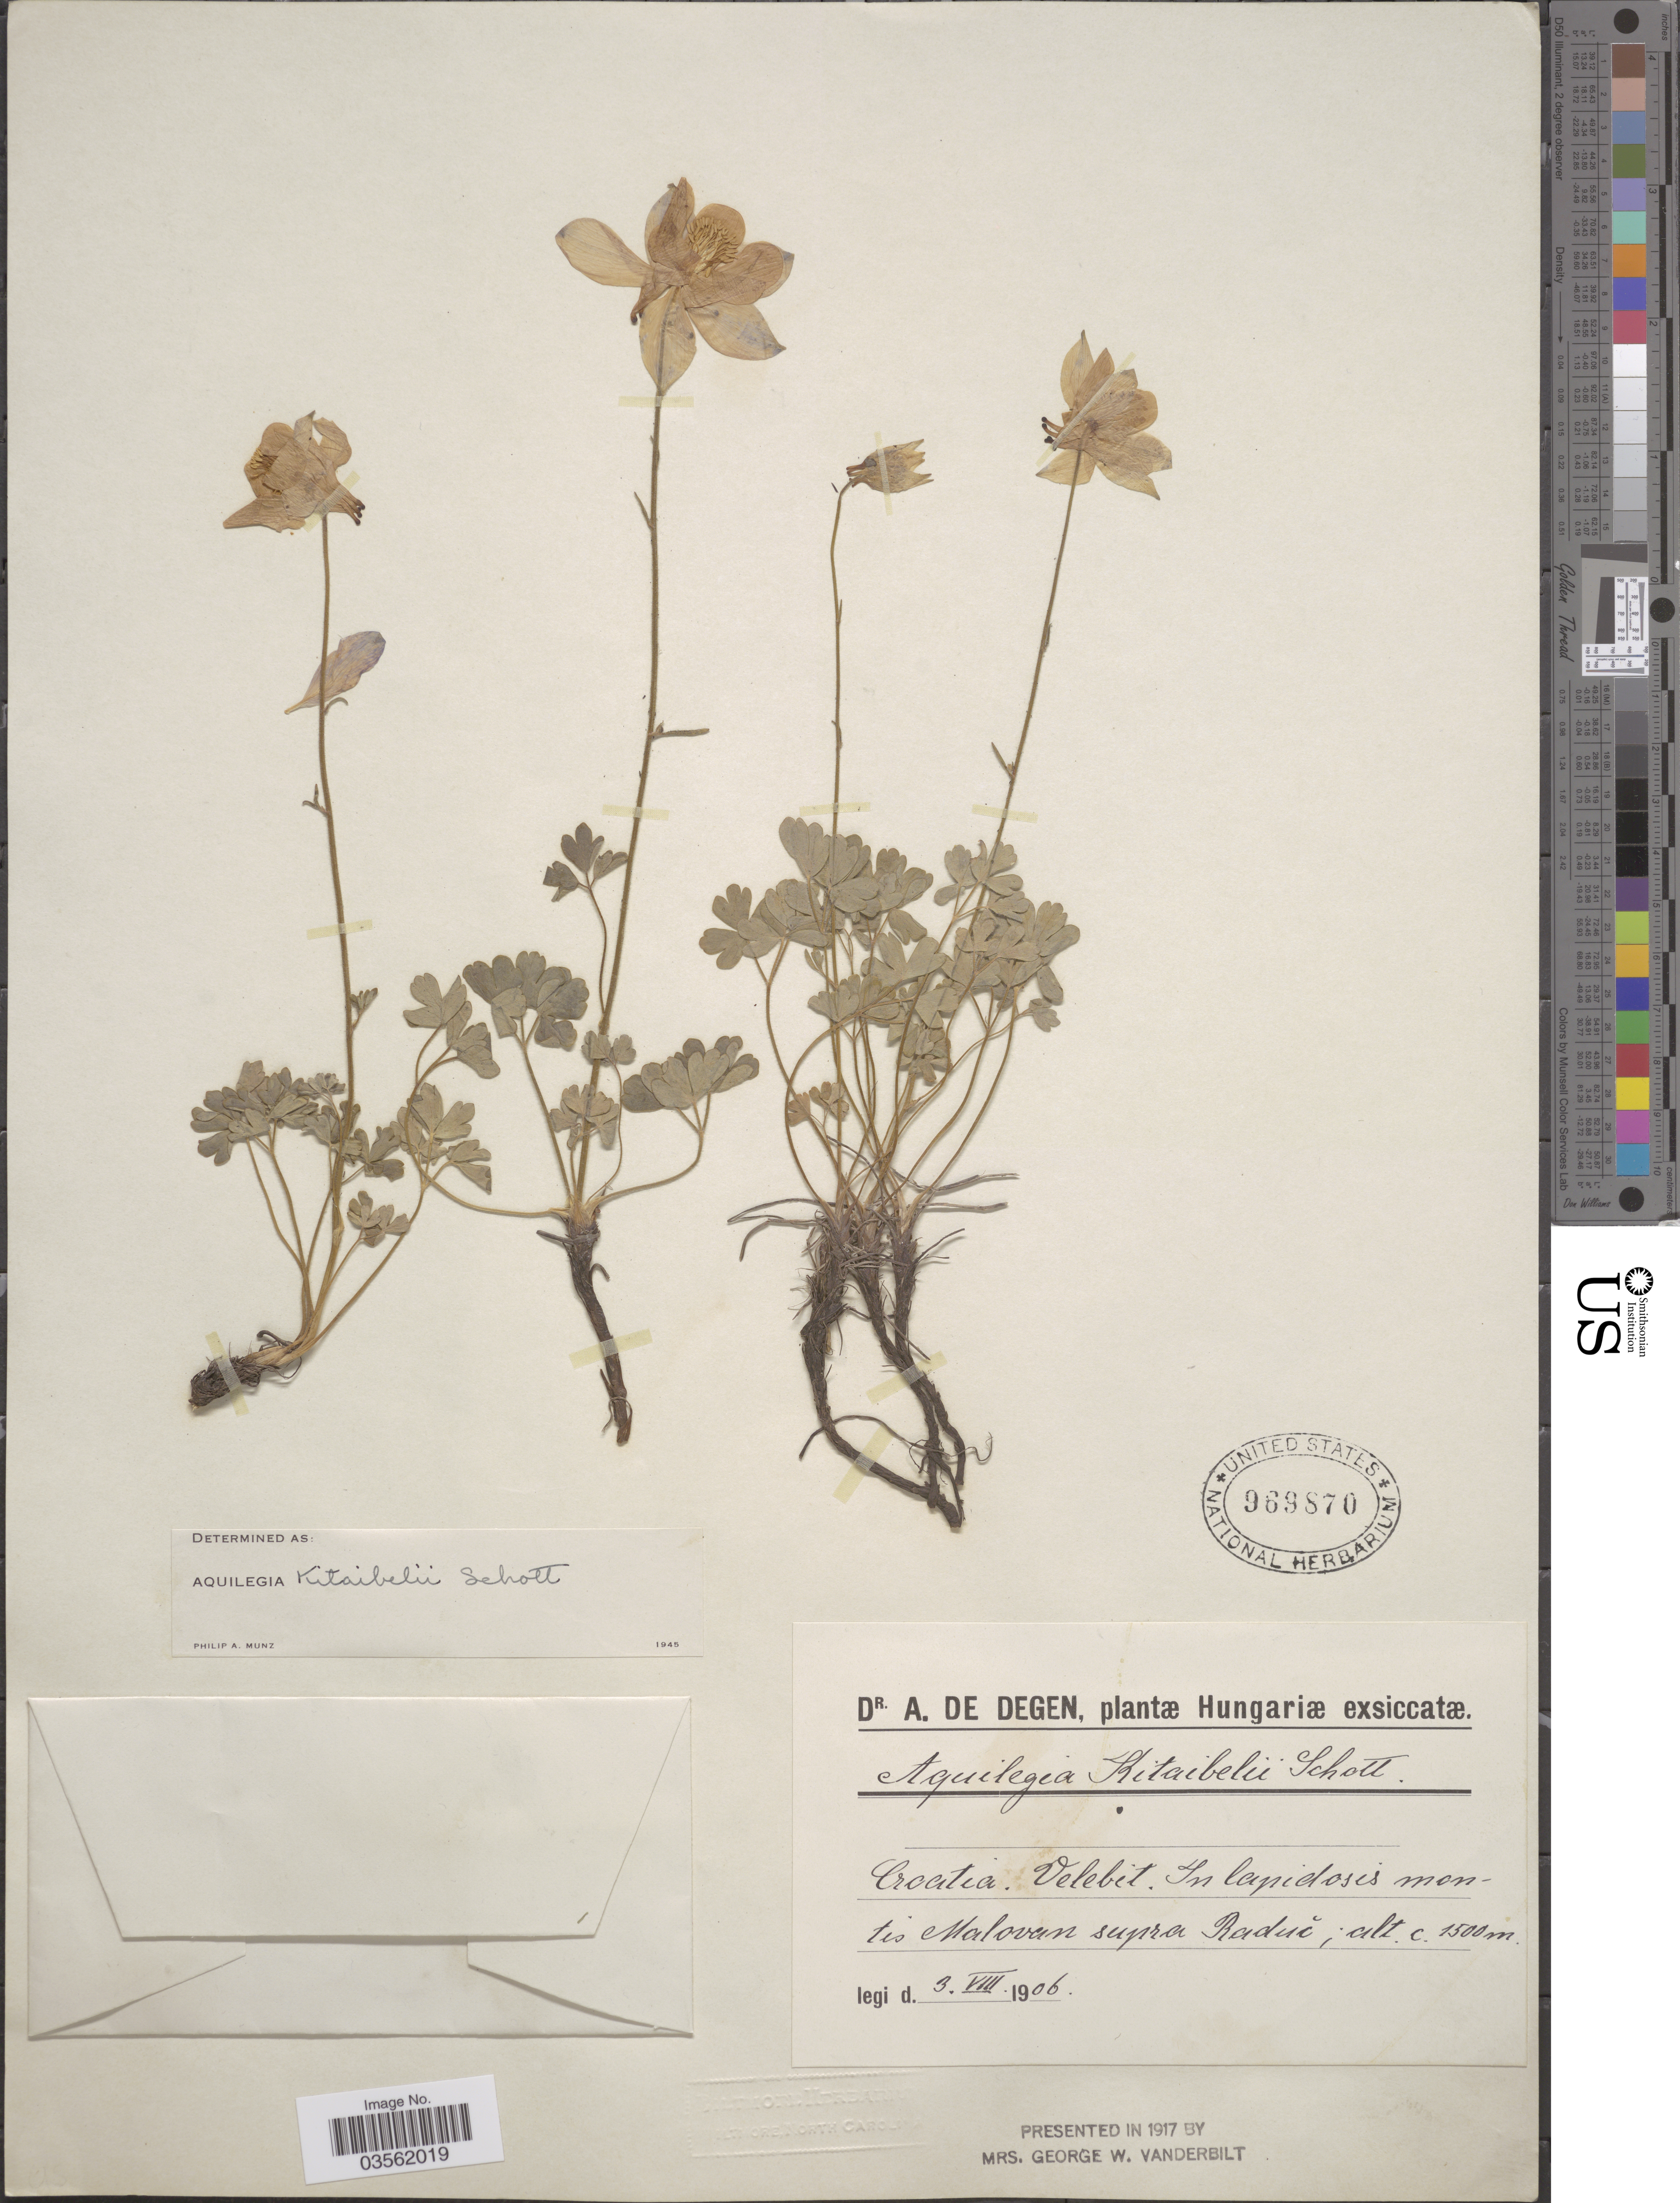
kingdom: Plantae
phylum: Tracheophyta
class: Magnoliopsida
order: Ranunculales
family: Ranunculaceae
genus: Aquilegia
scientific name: Aquilegia kitaibelii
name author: Schott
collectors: A. Degen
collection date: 1906-08-03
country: Croatia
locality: Velebit. In lapidosis montis Malovan supra Raduč.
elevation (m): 1500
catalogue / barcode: US 969870